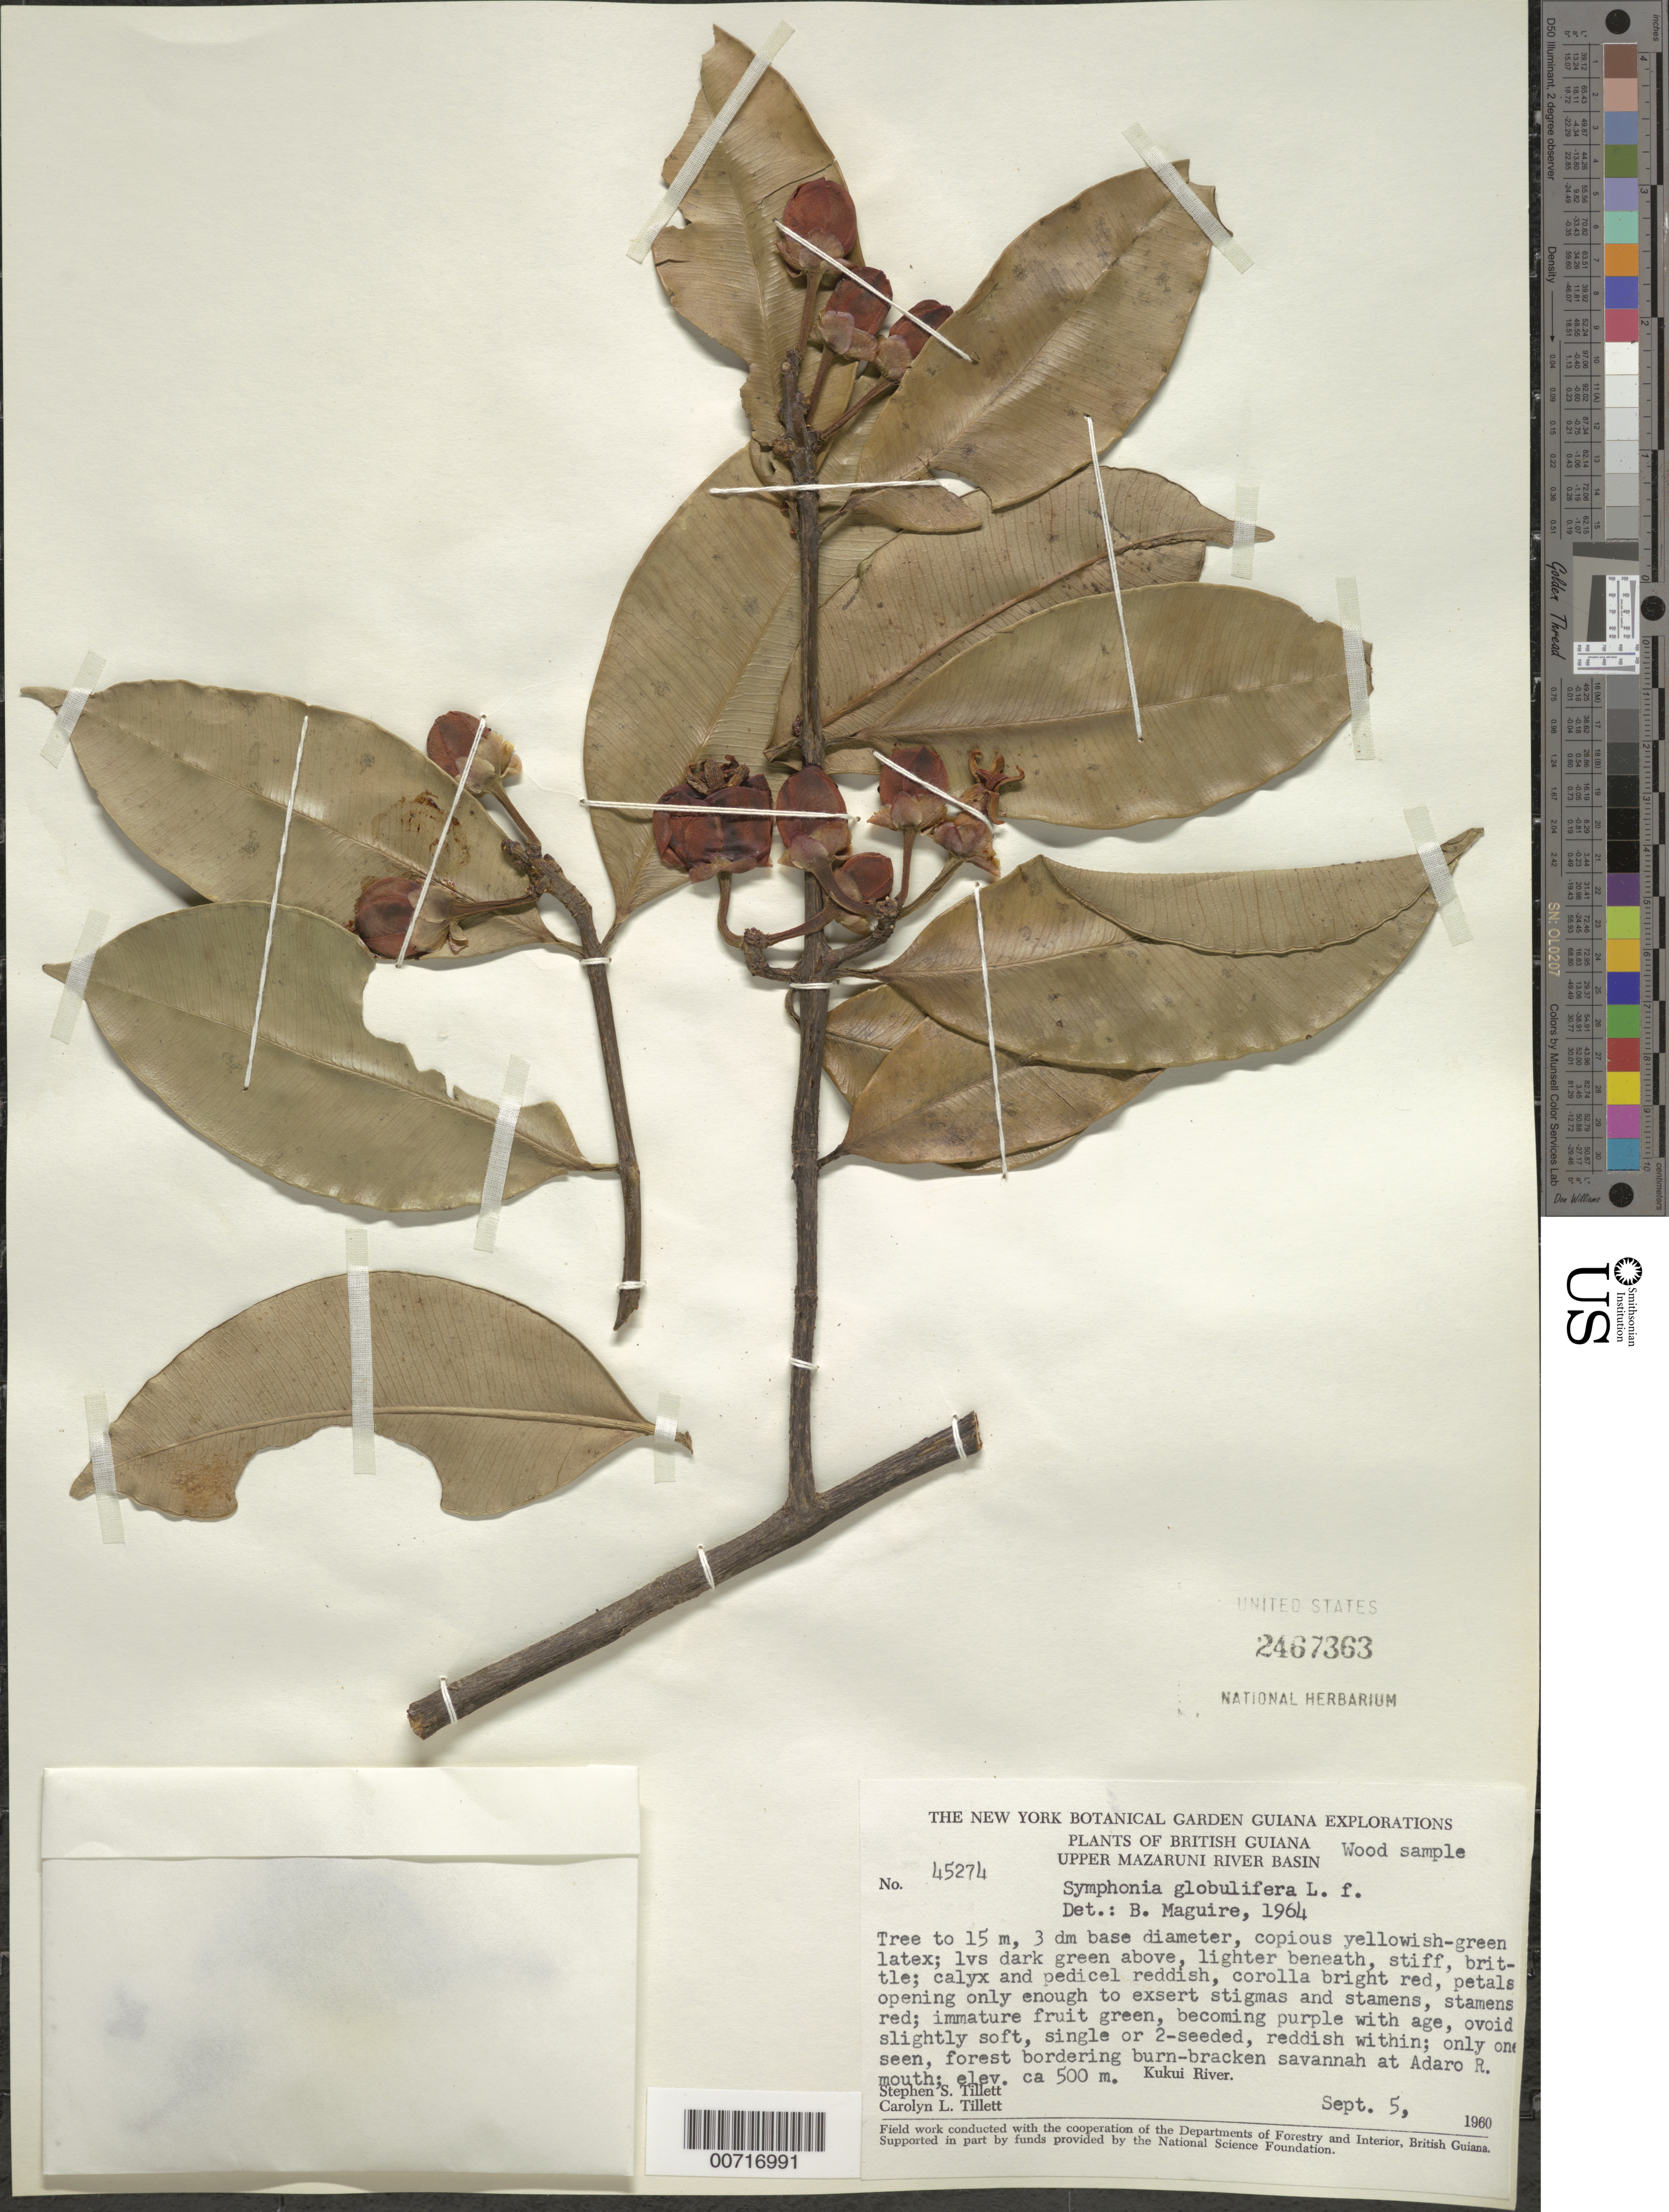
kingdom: Plantae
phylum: Tracheophyta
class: Magnoliopsida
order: Malpighiales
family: Clusiaceae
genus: Symphonia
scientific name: Symphonia globulifera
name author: L. f.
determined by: Maguire, Bassett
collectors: S. S. Tillett, C. L. Tillett & R. Boyan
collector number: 45274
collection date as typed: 5-Sep-60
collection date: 1960-09-05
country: Guyana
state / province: Cuyuni-Mazaruni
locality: Adaro R. mouth, edge of Kukui R., upper Mazaruni R. basin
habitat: Forest bordering burn-bracken savanna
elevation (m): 500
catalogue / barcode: US 2467363